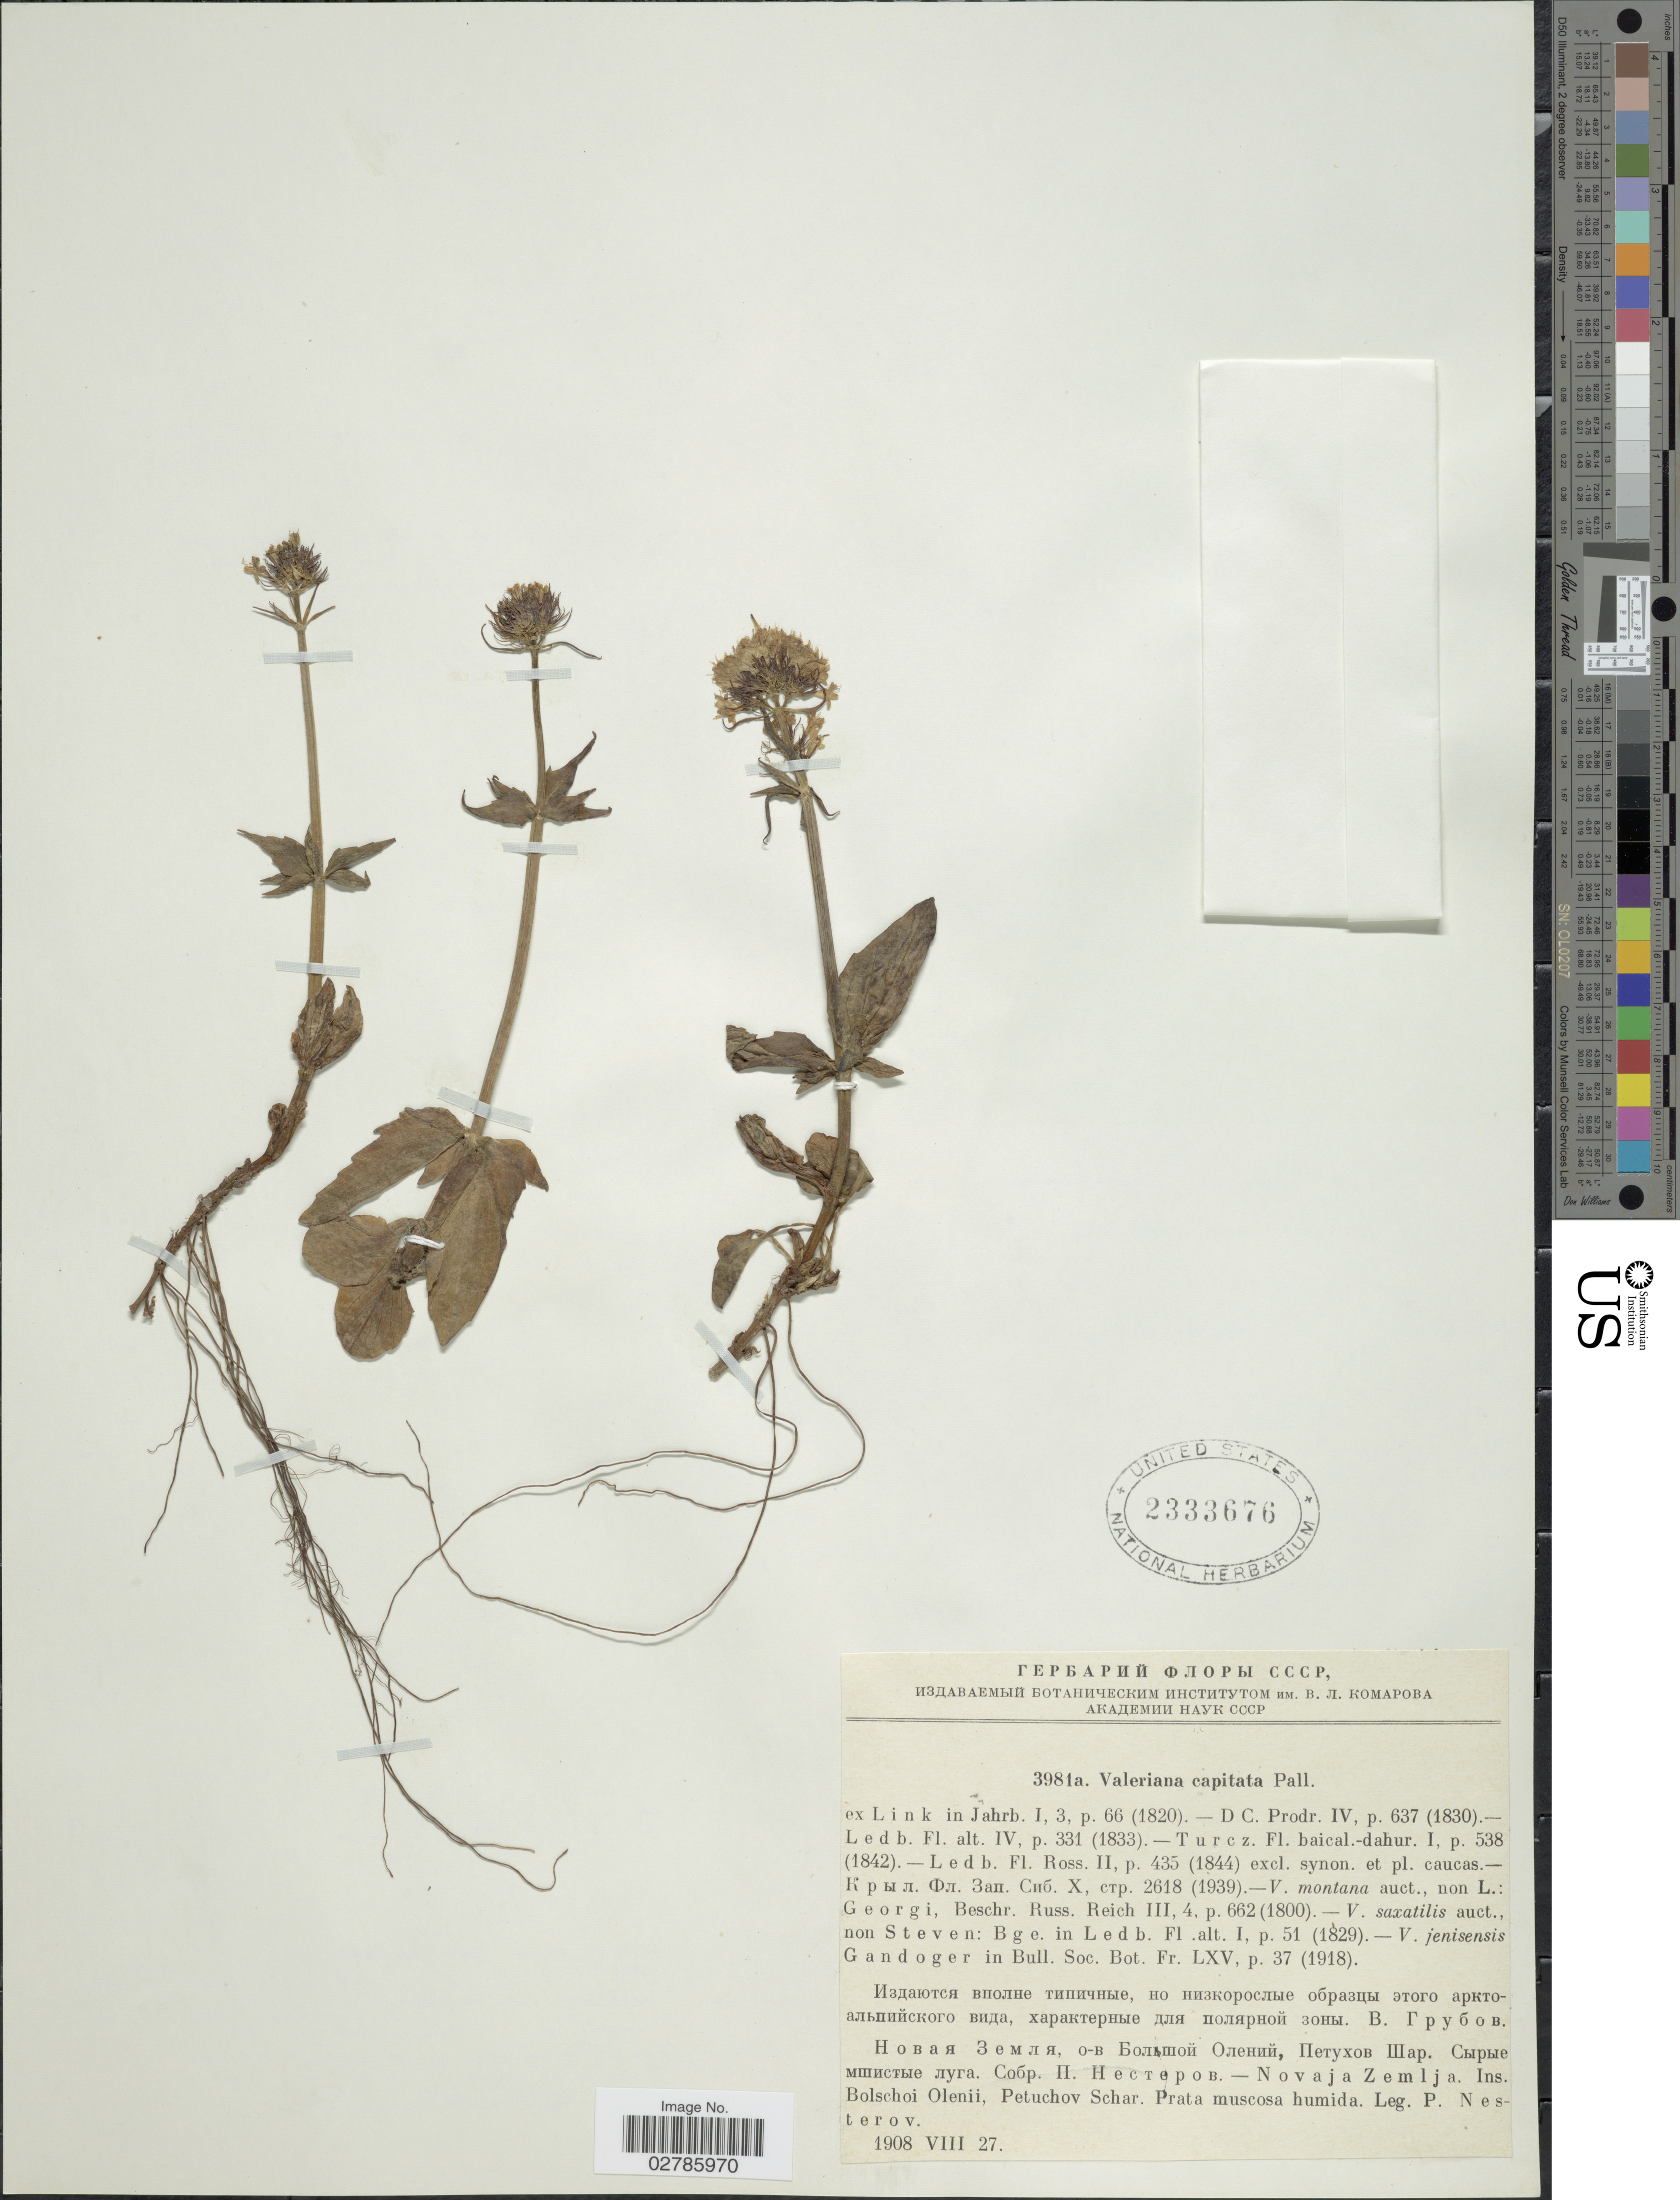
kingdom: Plantae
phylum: Tracheophyta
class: Magnoliopsida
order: Dipsacales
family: Caprifoliaceae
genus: Valeriana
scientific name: Valeriana capitata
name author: Link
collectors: P. Nesterov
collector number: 3981a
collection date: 1908-08-27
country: Russian Federation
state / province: Arkhangelsk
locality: Novaja Zemlja. Ins. Bolschoi Olenii, Petuchov Schar. Prata muscosa humida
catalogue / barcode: US 2333676